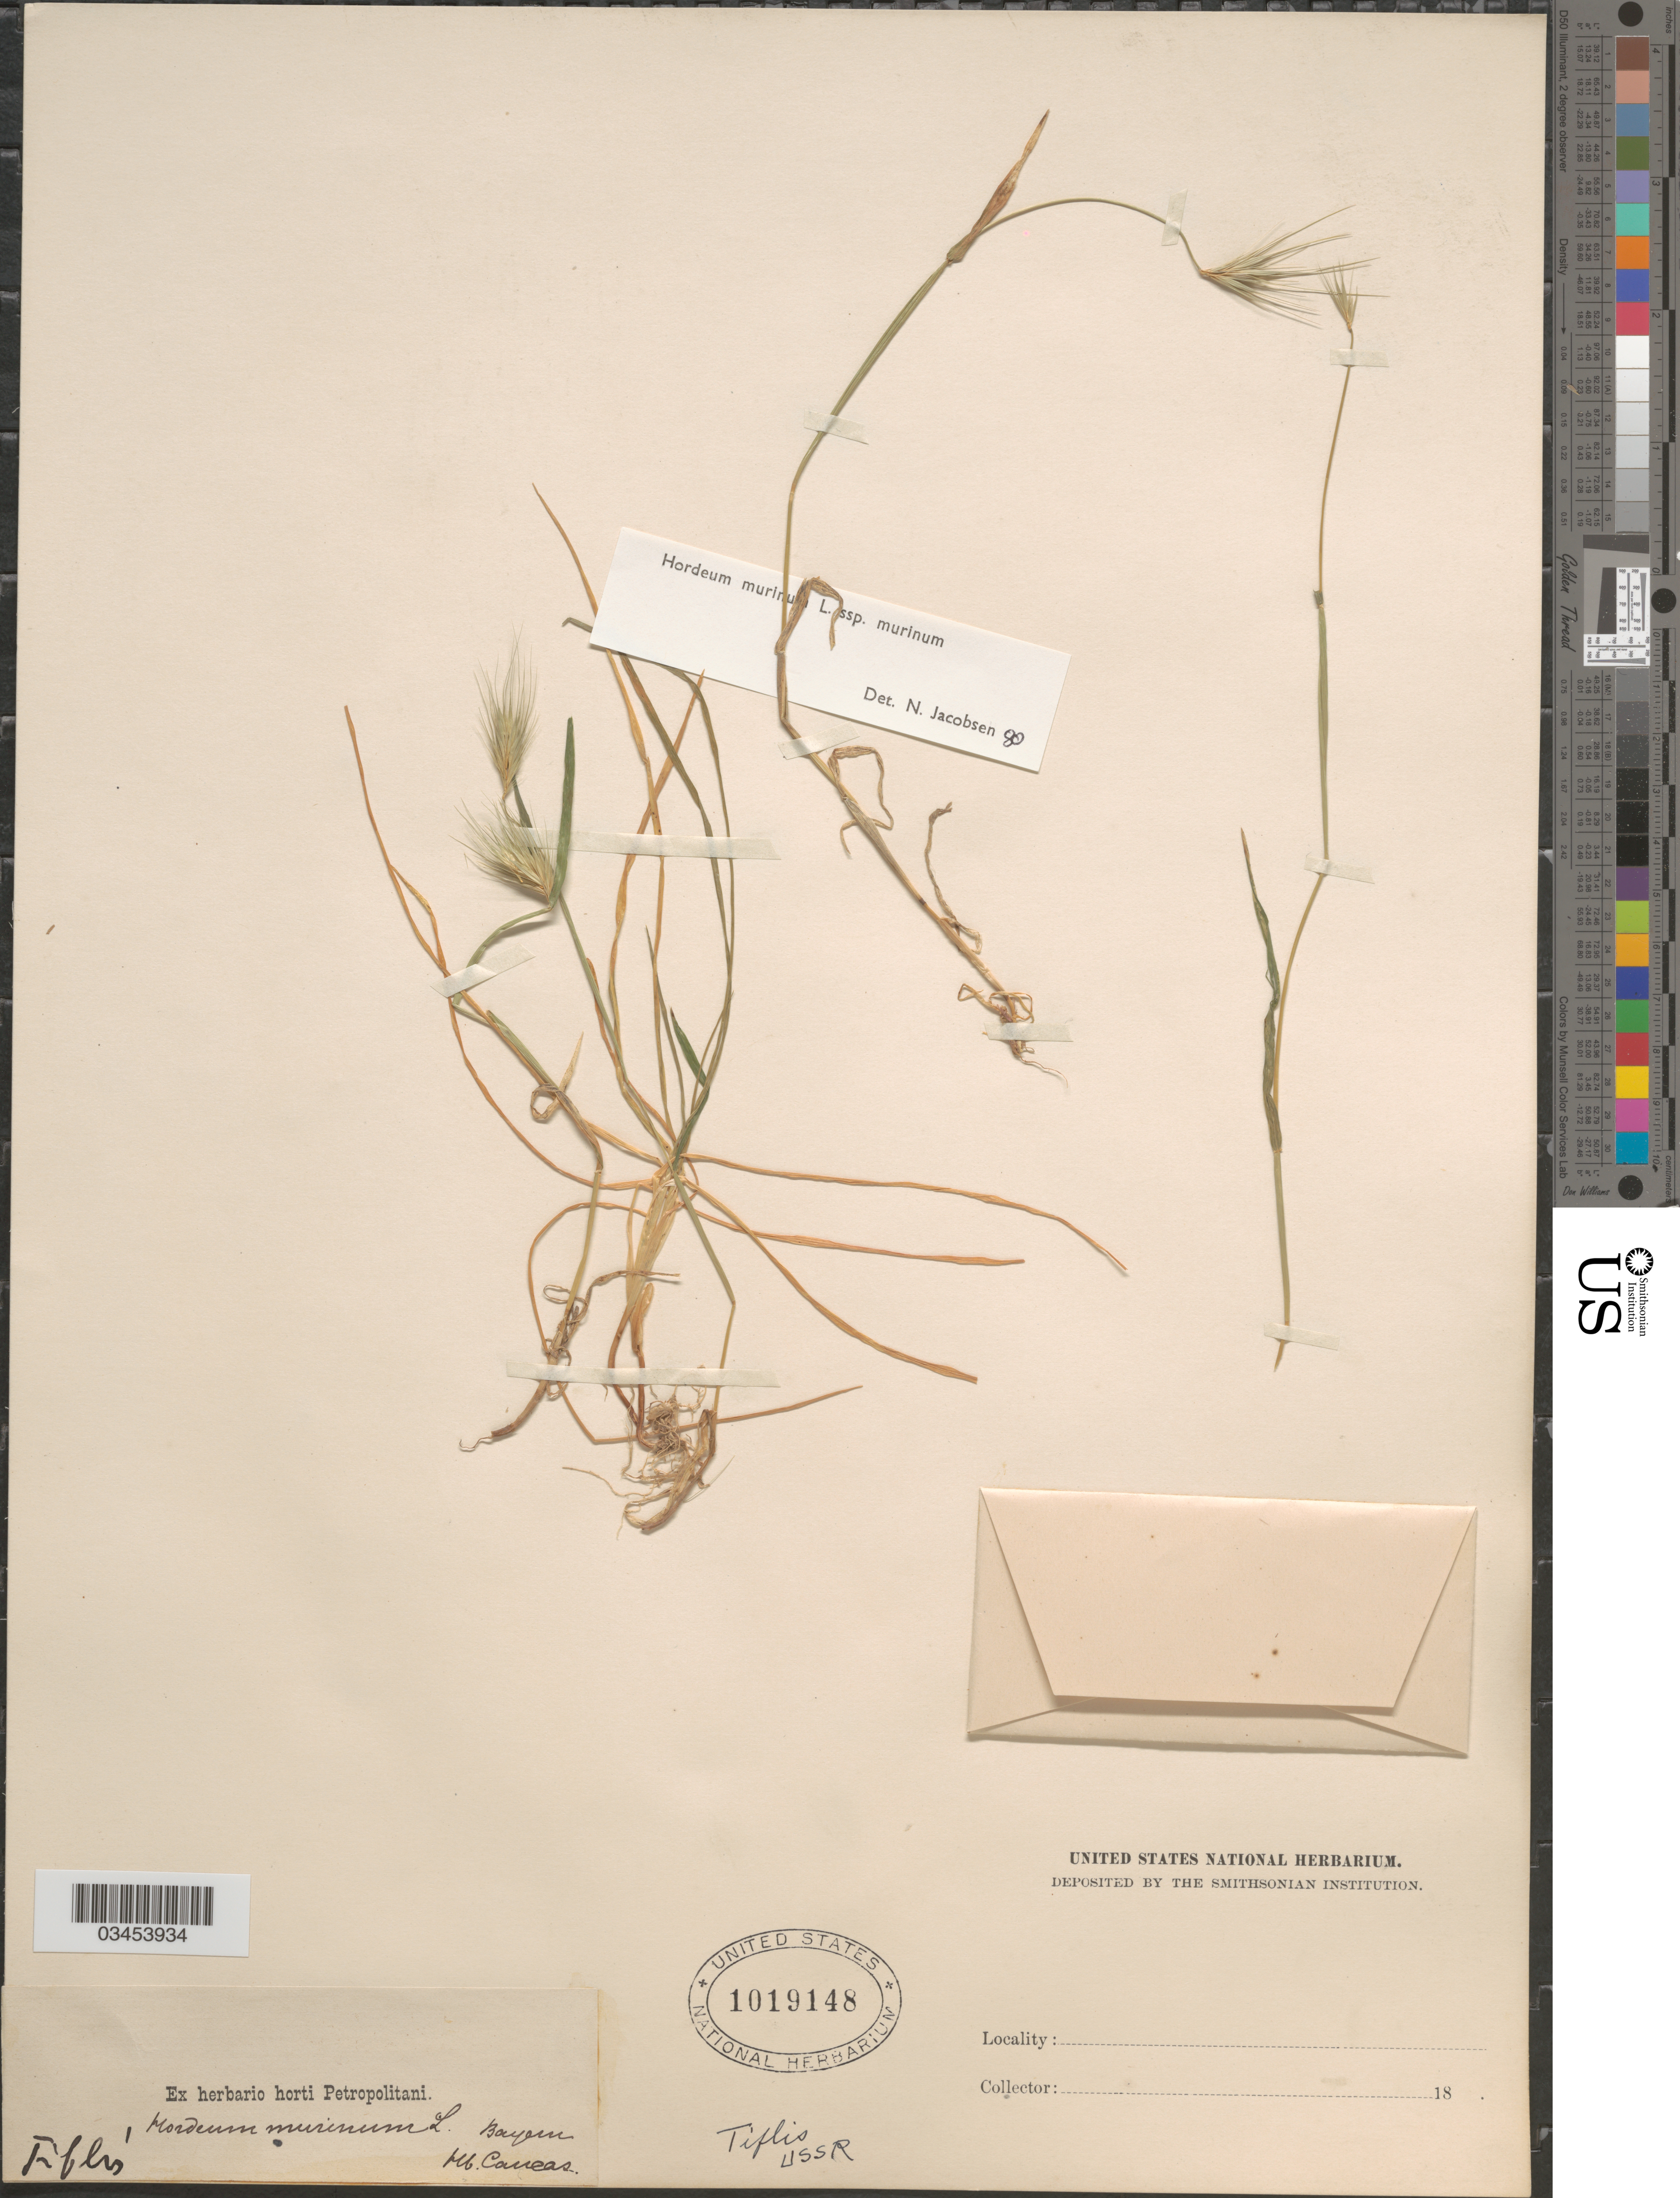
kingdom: Plantae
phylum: Tracheophyta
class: Liliopsida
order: Poales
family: Poaceae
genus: Hordeum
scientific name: Hordeum murinum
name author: L.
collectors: ex herb. horti Petropolitani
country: Germany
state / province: Bayern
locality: Tiflis. USSR. Hb. Caneas.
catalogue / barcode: US 1019148